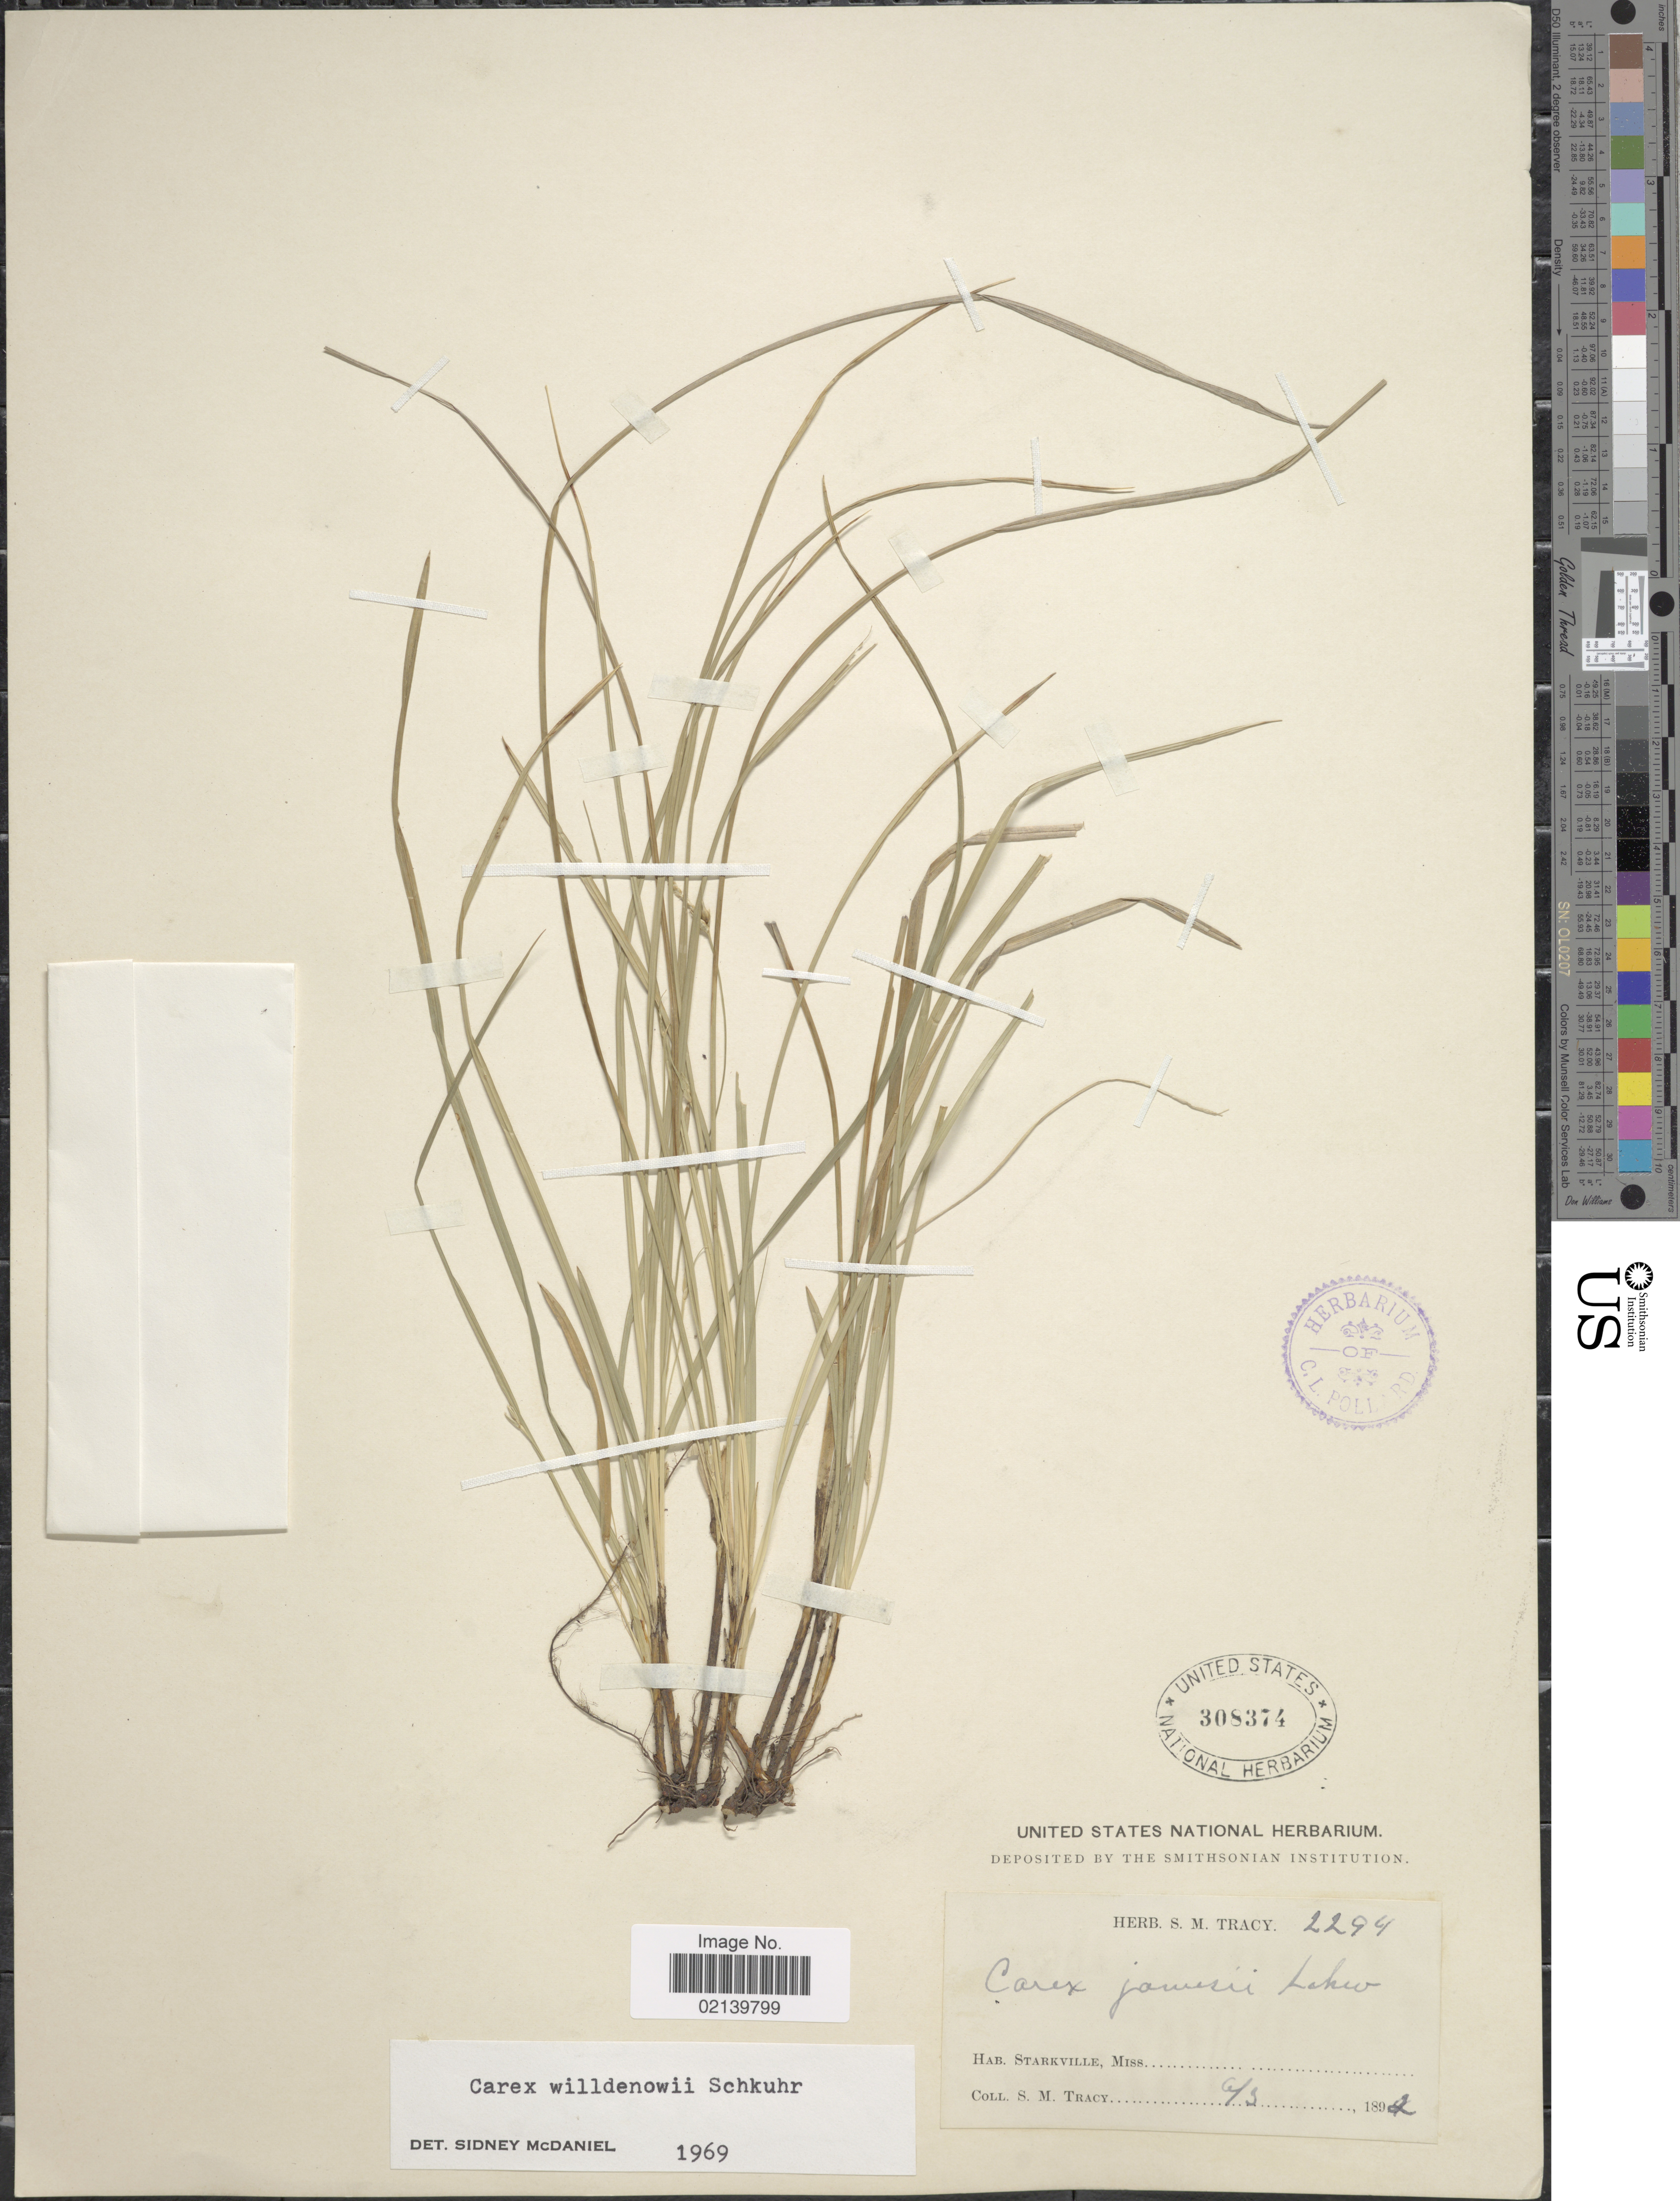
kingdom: Plantae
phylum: Tracheophyta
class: Liliopsida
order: Poales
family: Cyperaceae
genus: Carex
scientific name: Carex willdenowii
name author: Willd.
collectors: S. M. Tracy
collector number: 2294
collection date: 1892-03-06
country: United States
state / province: Mississippi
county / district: Oktibbeha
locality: Starkville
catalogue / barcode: US 308374